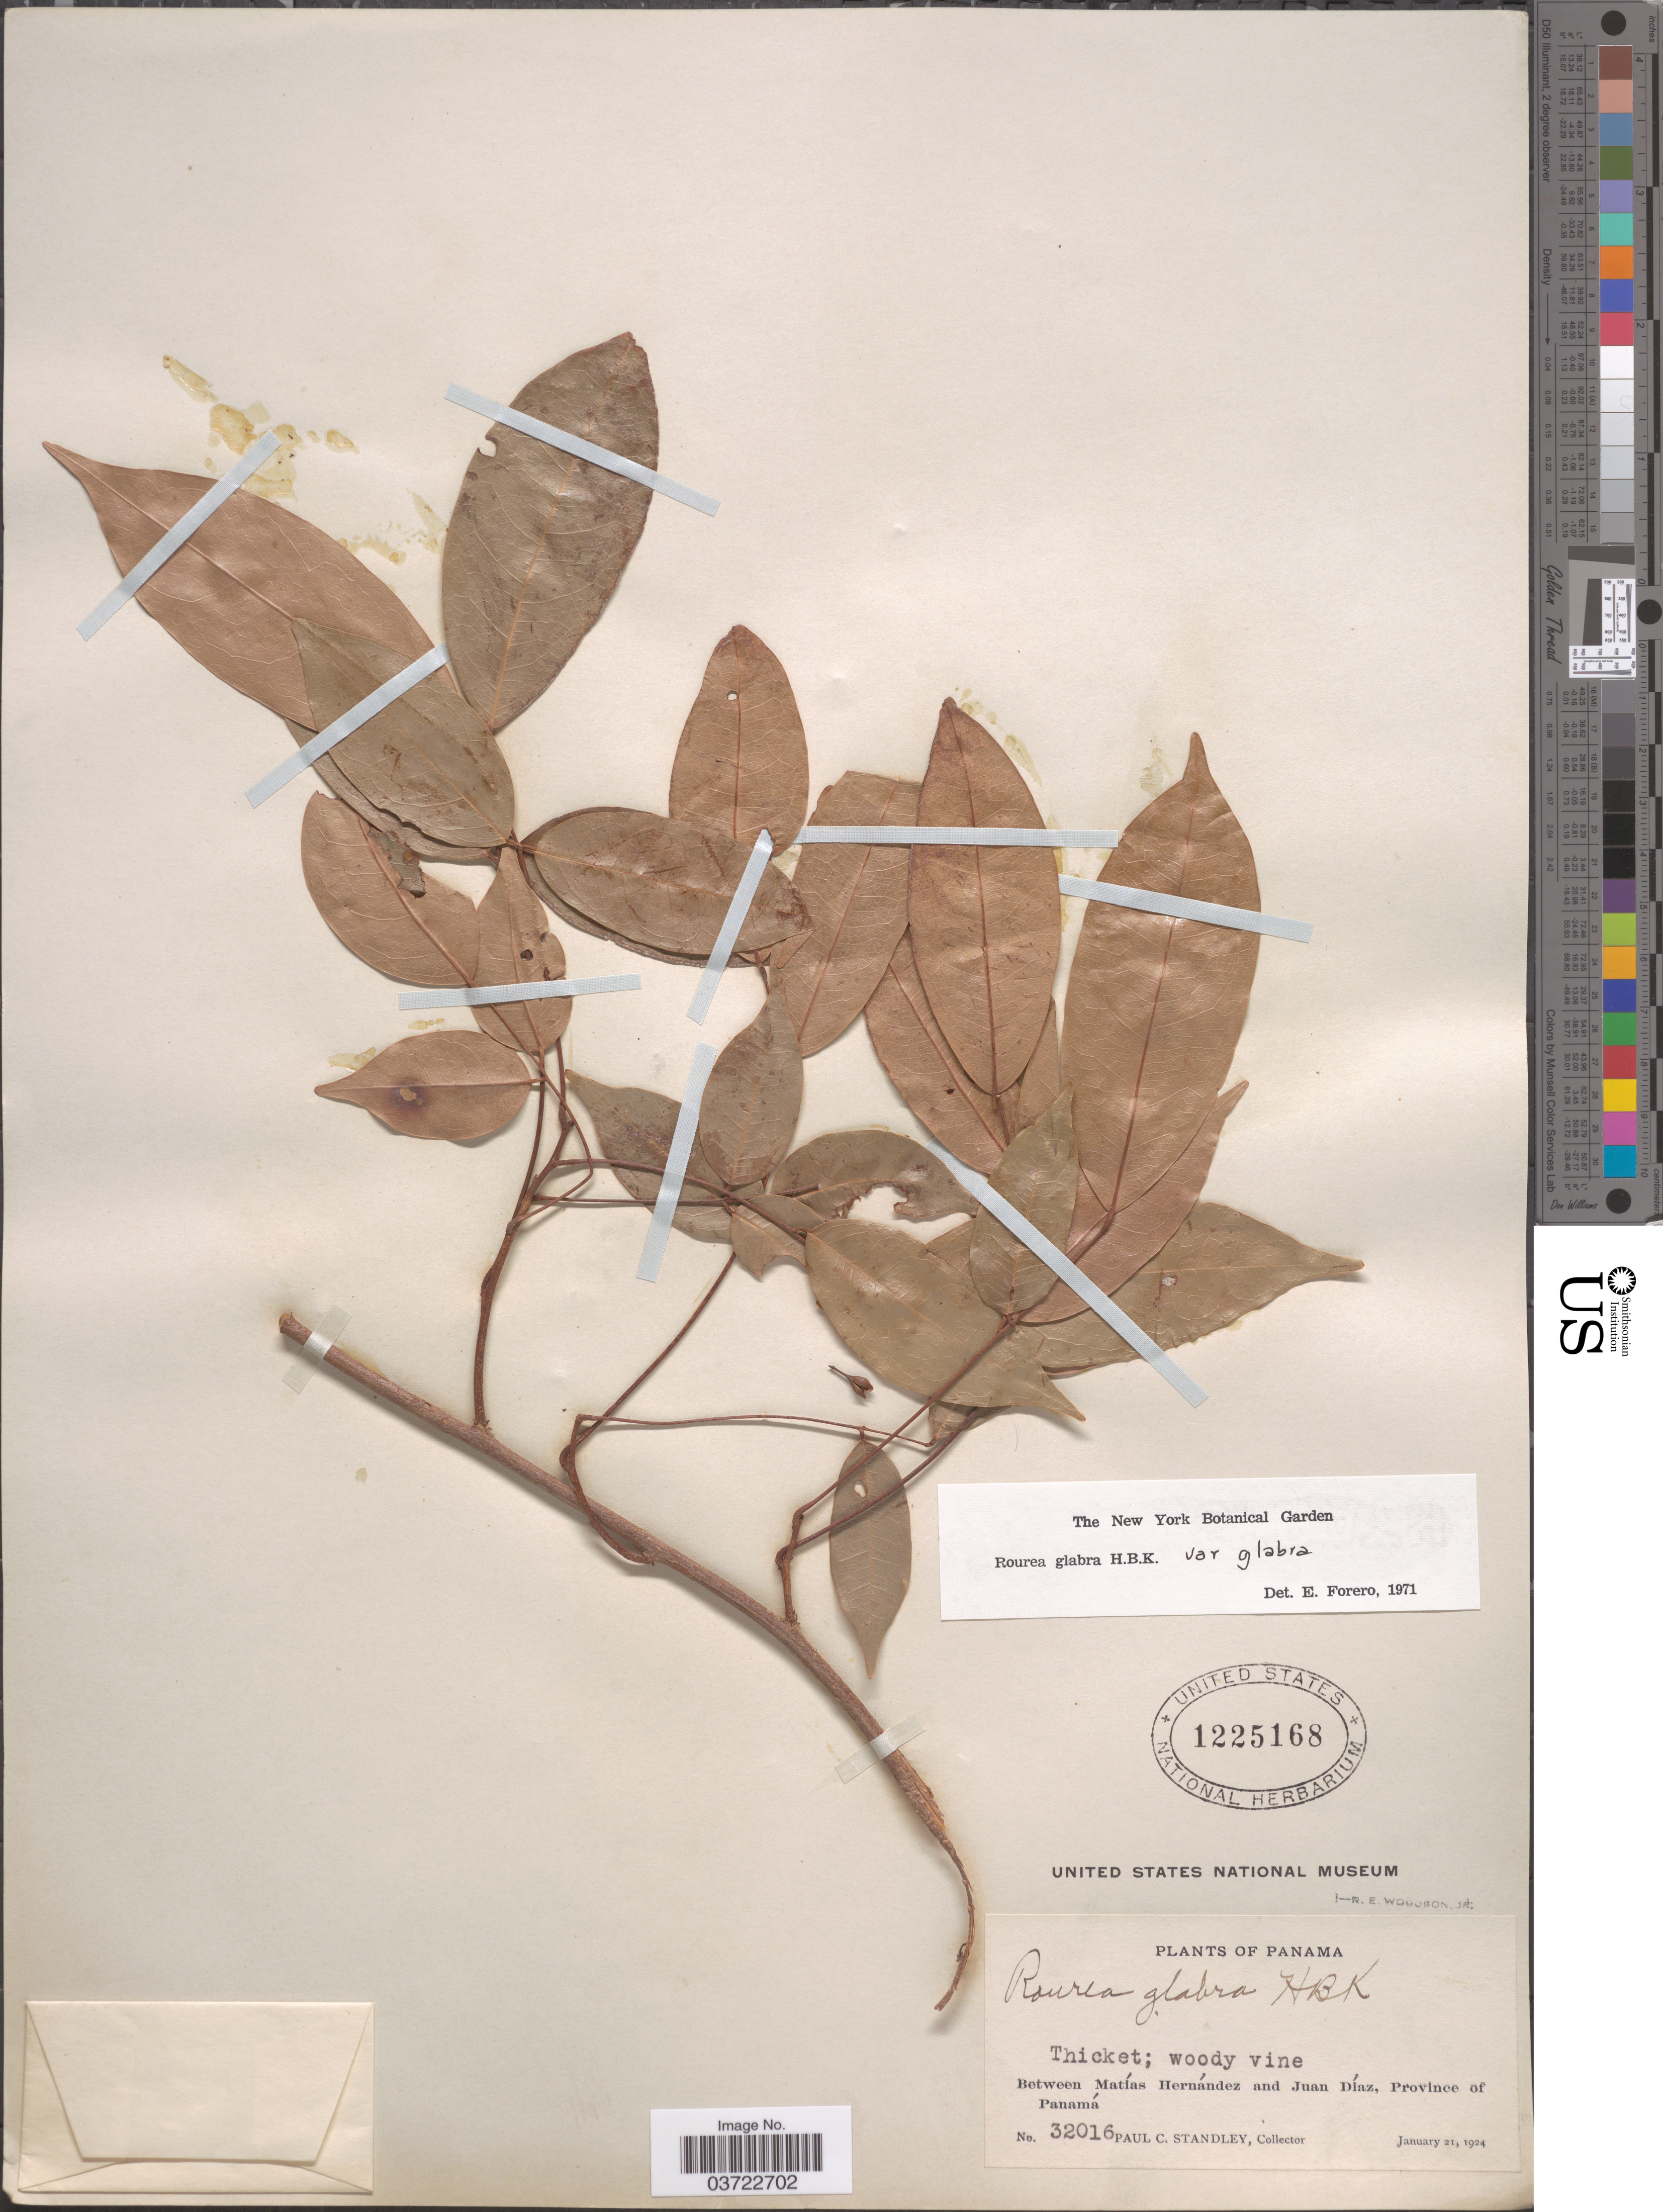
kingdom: Plantae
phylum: Tracheophyta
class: Magnoliopsida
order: Oxalidales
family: Connaraceae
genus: Rourea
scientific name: Rourea glabra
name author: Kunth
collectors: P. C. Standley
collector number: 32016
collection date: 1924-01-21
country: Panama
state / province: Panamá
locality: Between Matías Hernández and Juan Díaz.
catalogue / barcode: US 1225168